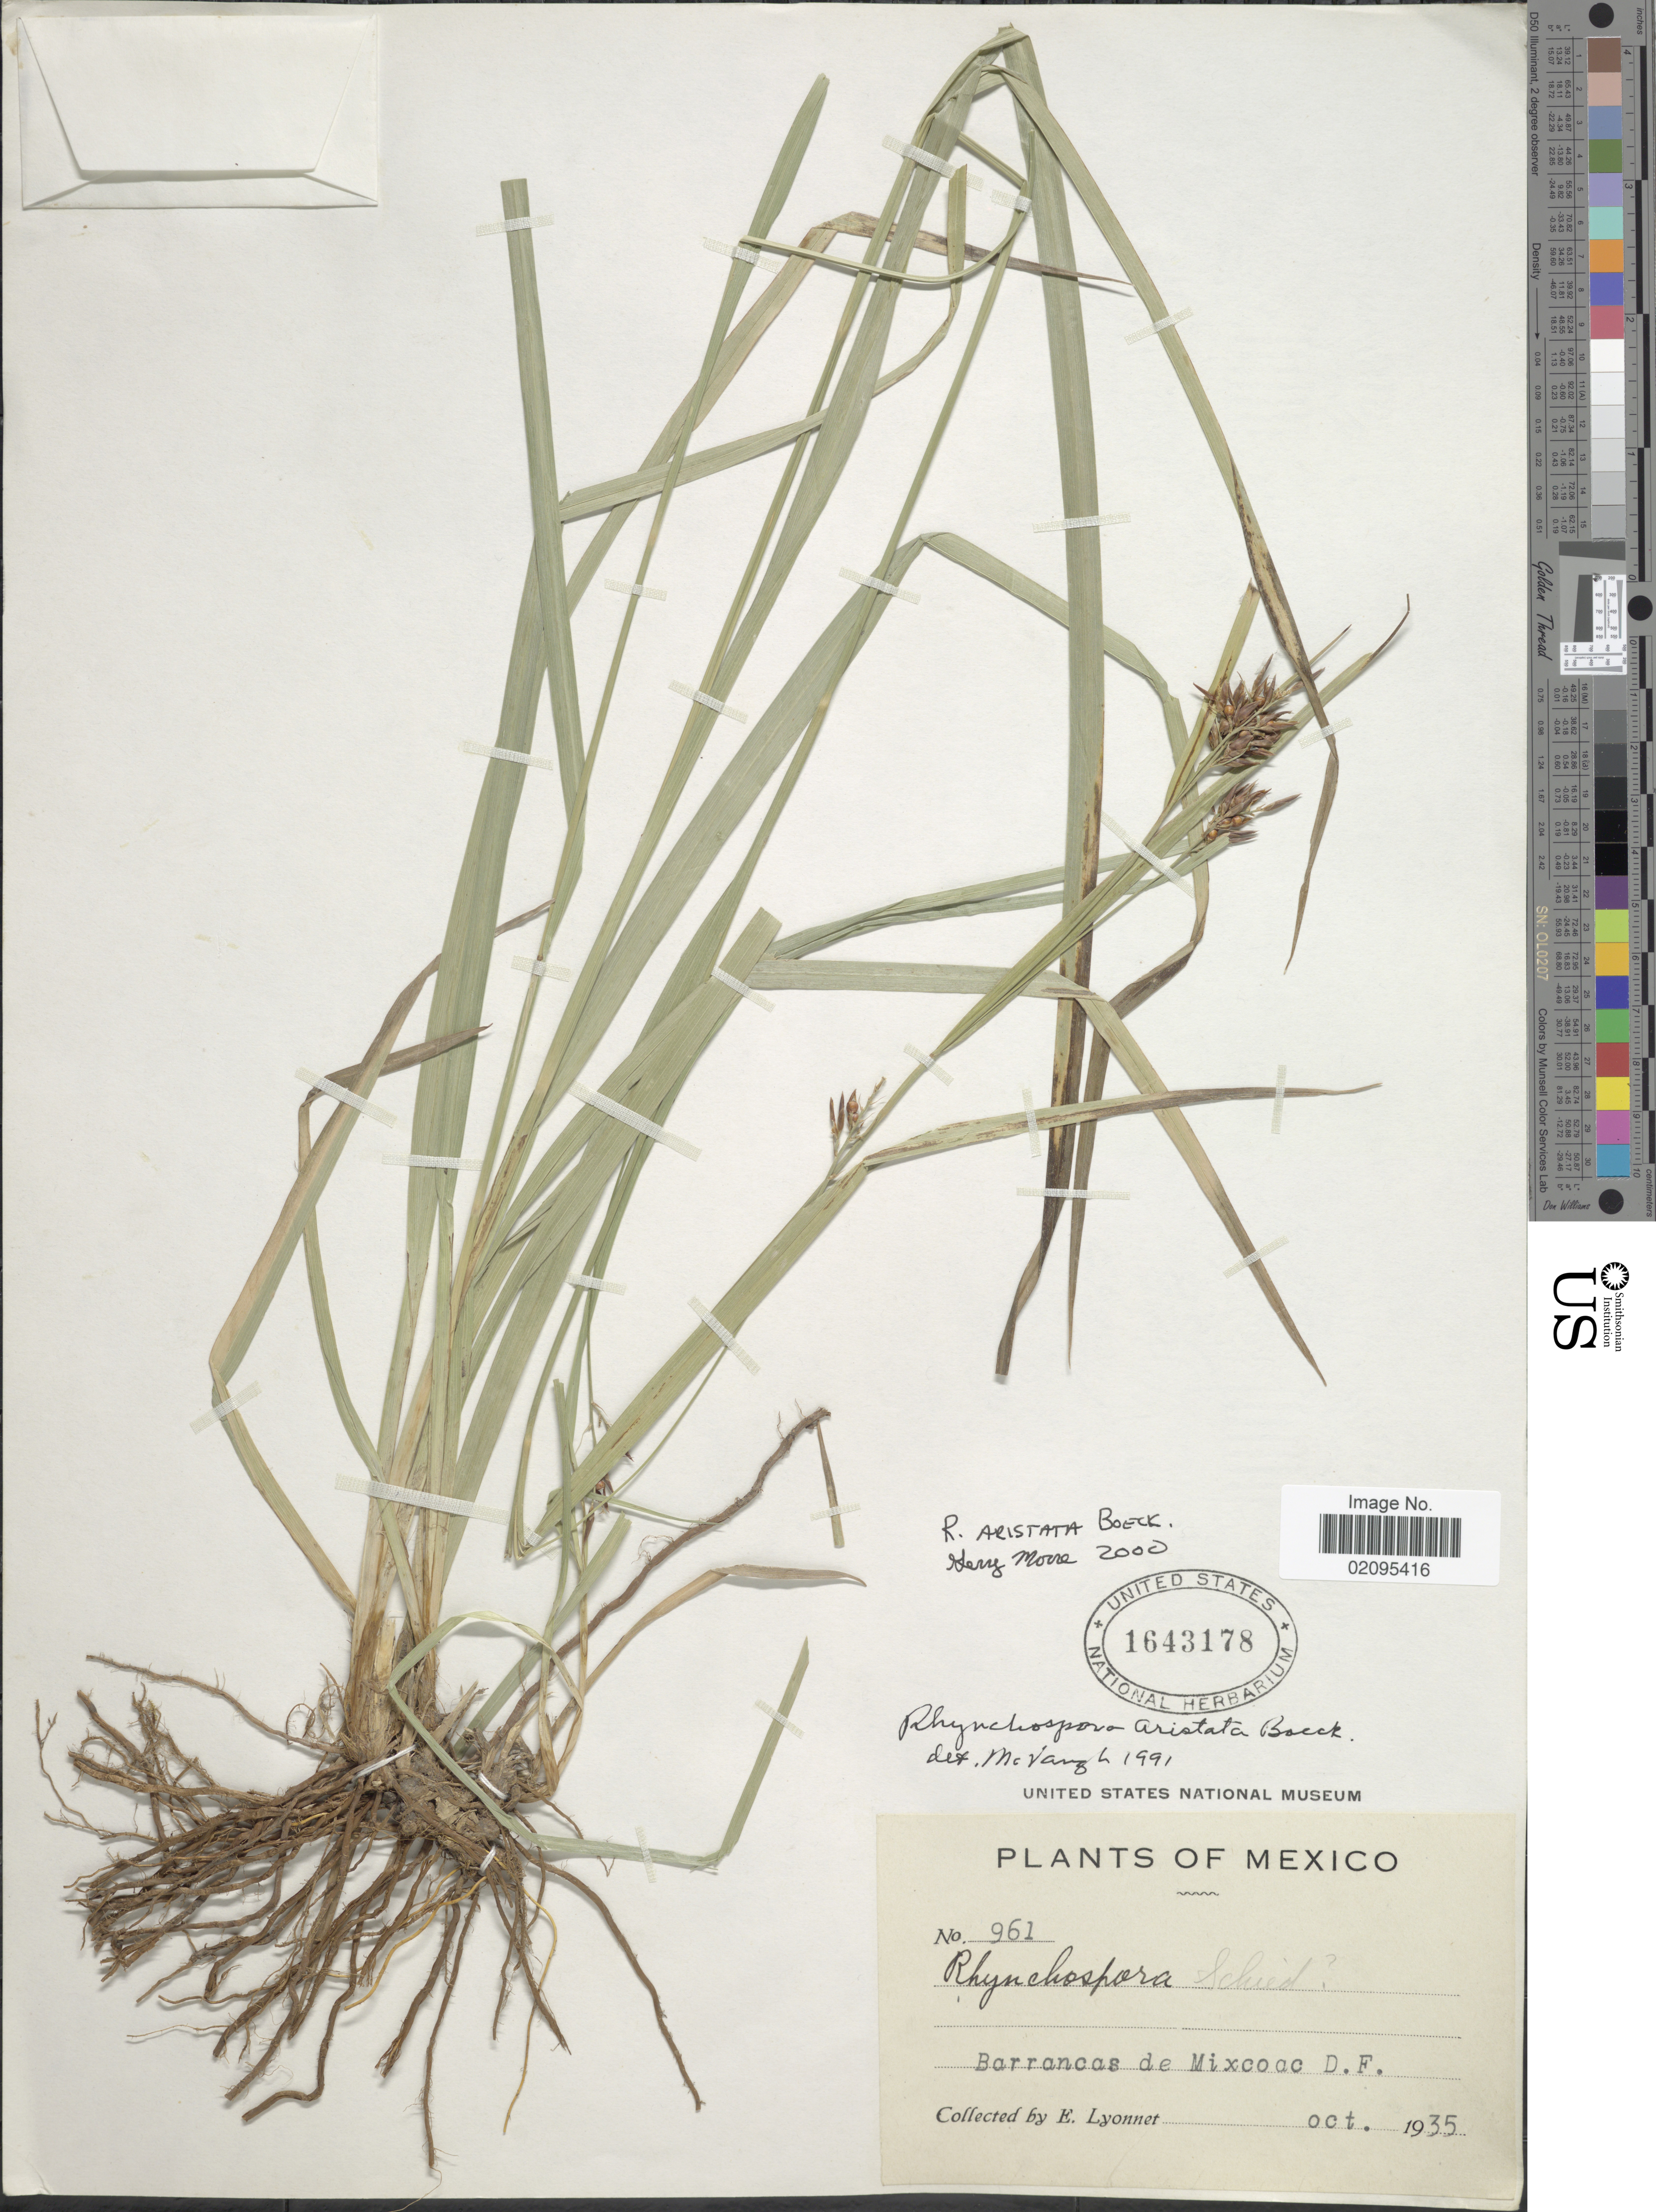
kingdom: Plantae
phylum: Tracheophyta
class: Liliopsida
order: Poales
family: Cyperaceae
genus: Rhynchospora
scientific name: Rhynchospora aristata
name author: Boeckeler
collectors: E. Lyonnet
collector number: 961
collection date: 1935-10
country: Mexico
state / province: Distrito Federal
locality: Barrancas de Mixcoac.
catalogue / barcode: US 1643178